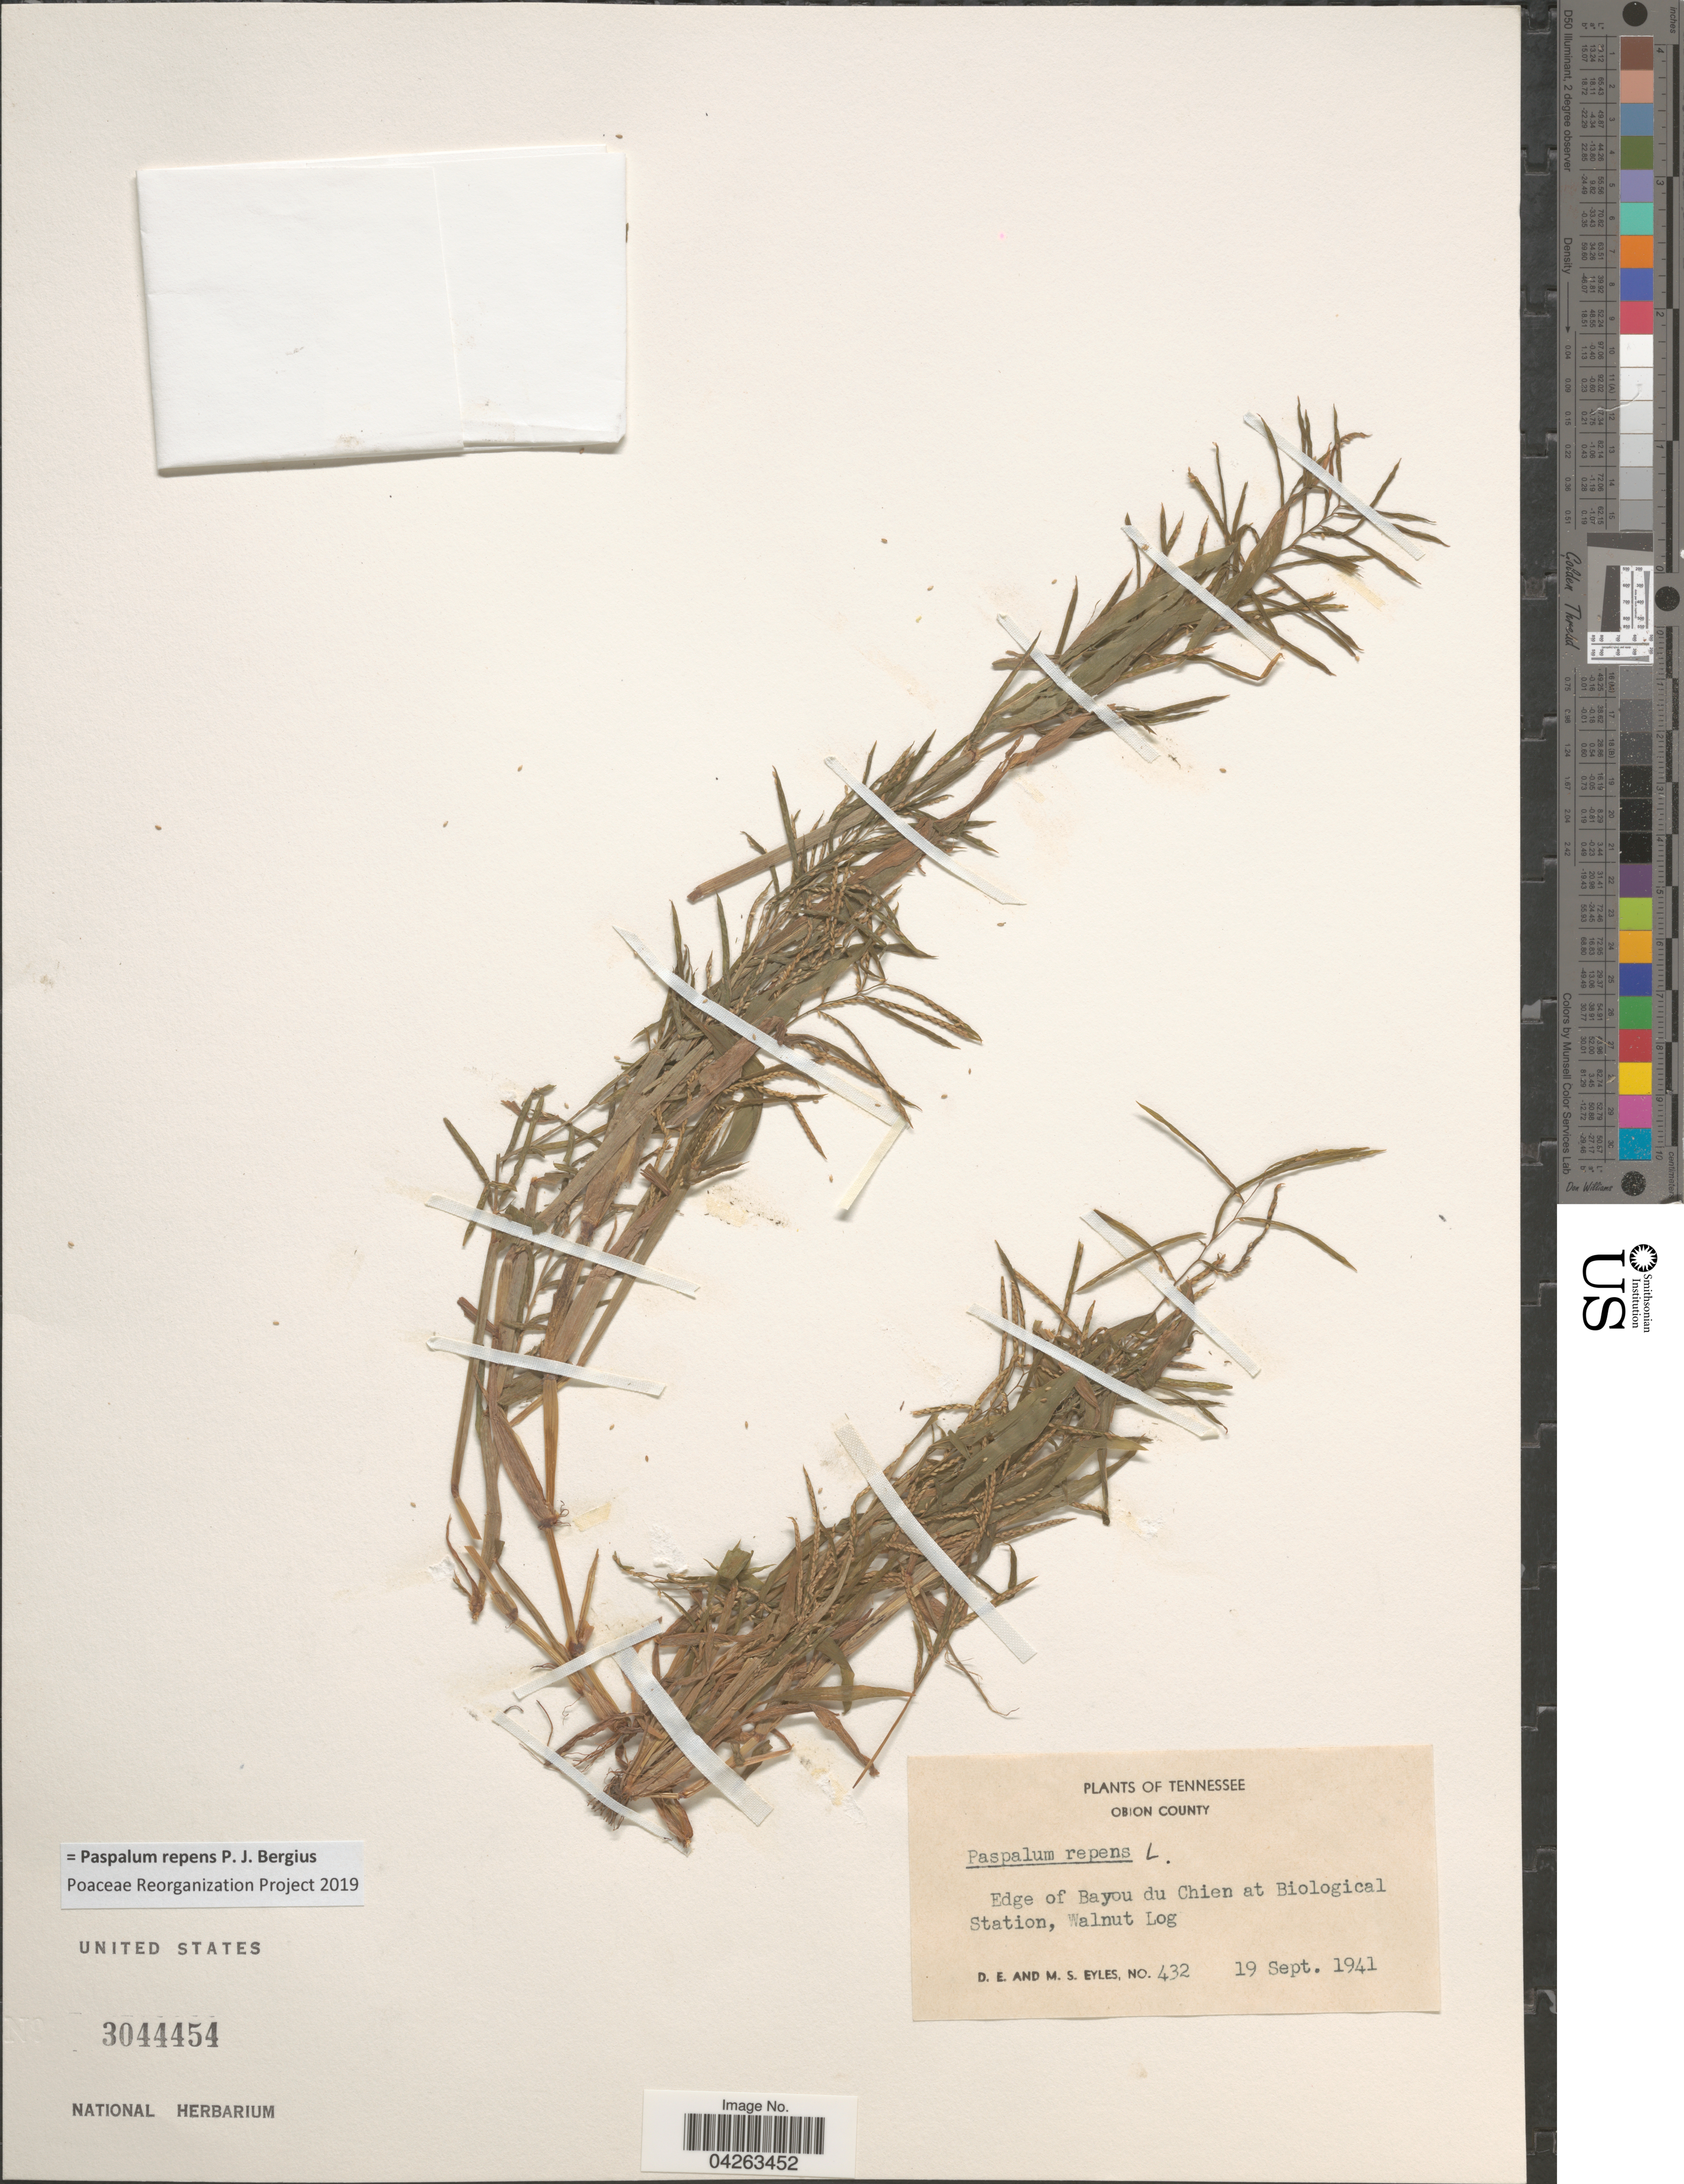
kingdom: Plantae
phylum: Tracheophyta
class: Liliopsida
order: Poales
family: Poaceae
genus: Paspalum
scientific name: Paspalum repens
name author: P.J. Bergius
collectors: D. Eyles & M. Eyles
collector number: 432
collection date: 1941-09-19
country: United States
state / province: Tennessee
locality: Obion County. Edge of Bayou du Chien at Biological Station, Walnut Log.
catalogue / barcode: US 3044454